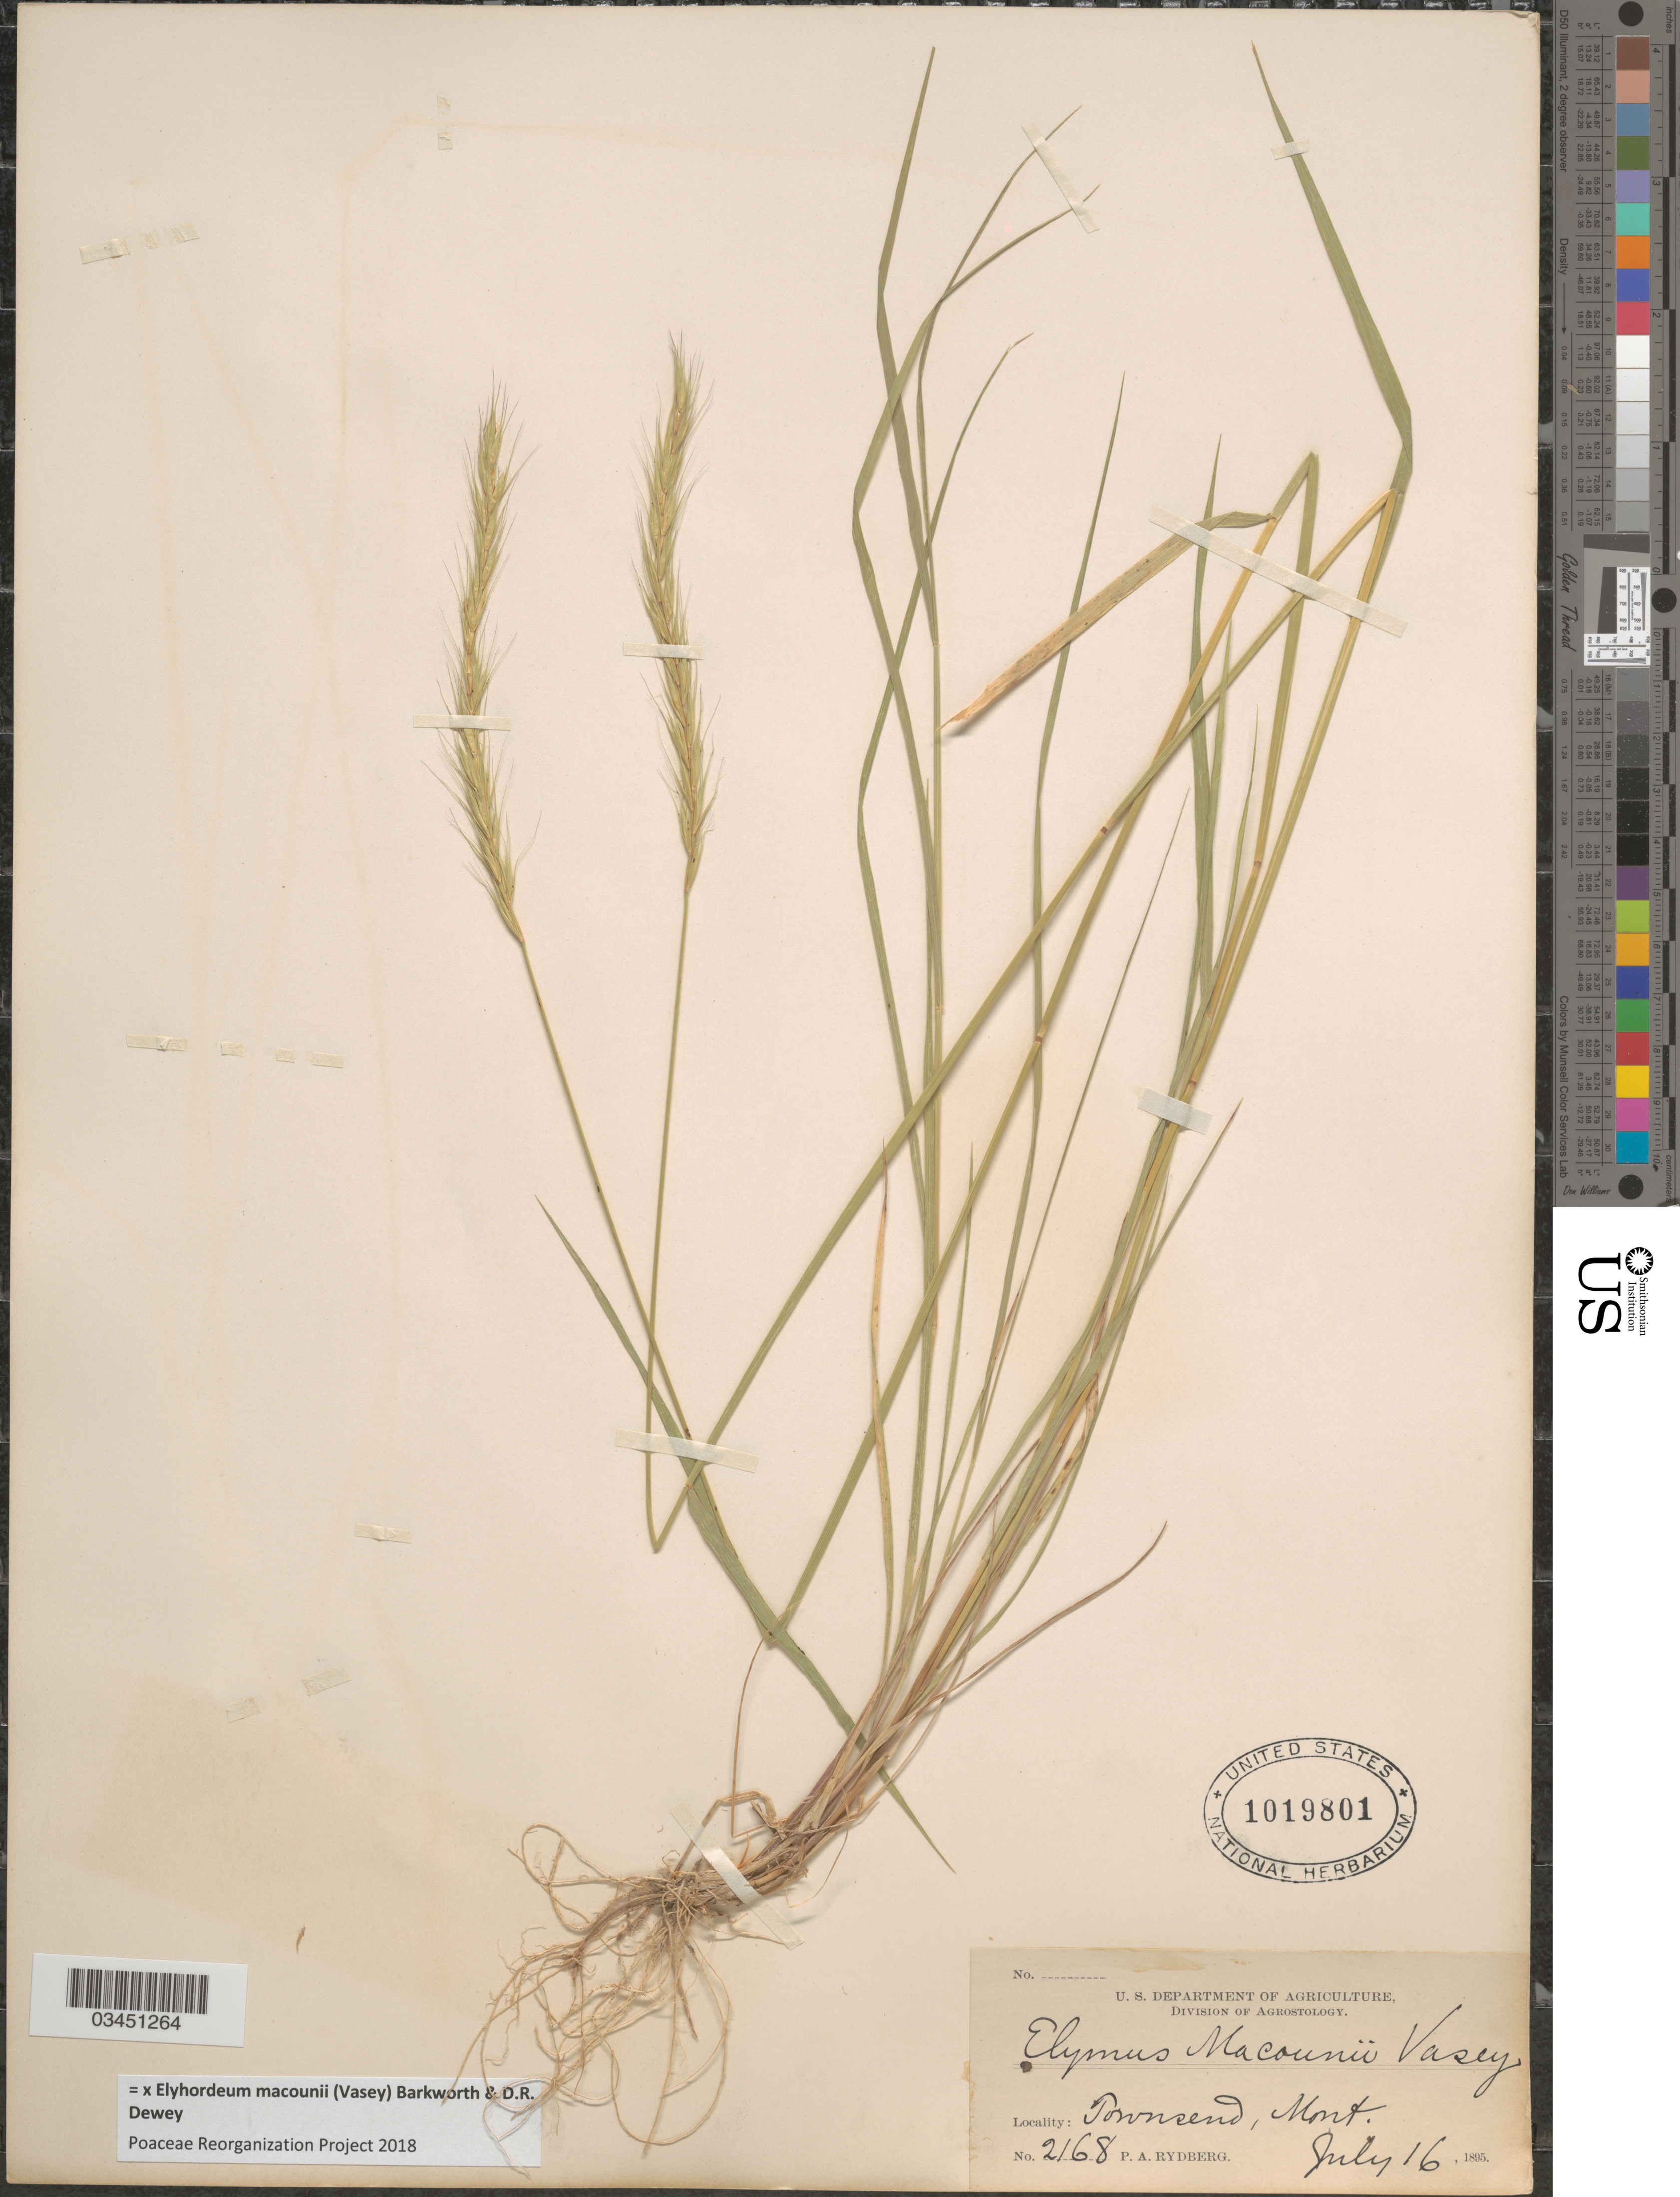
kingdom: Plantae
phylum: Tracheophyta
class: Liliopsida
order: Poales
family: Poaceae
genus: Elyhordeum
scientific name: x Elyhordeum macounii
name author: (Vasey) Barkworth & Dewey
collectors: P. A. Rydberg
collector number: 2168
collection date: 1895-07-16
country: United States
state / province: Montana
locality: Townsend.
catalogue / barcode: US 1019801